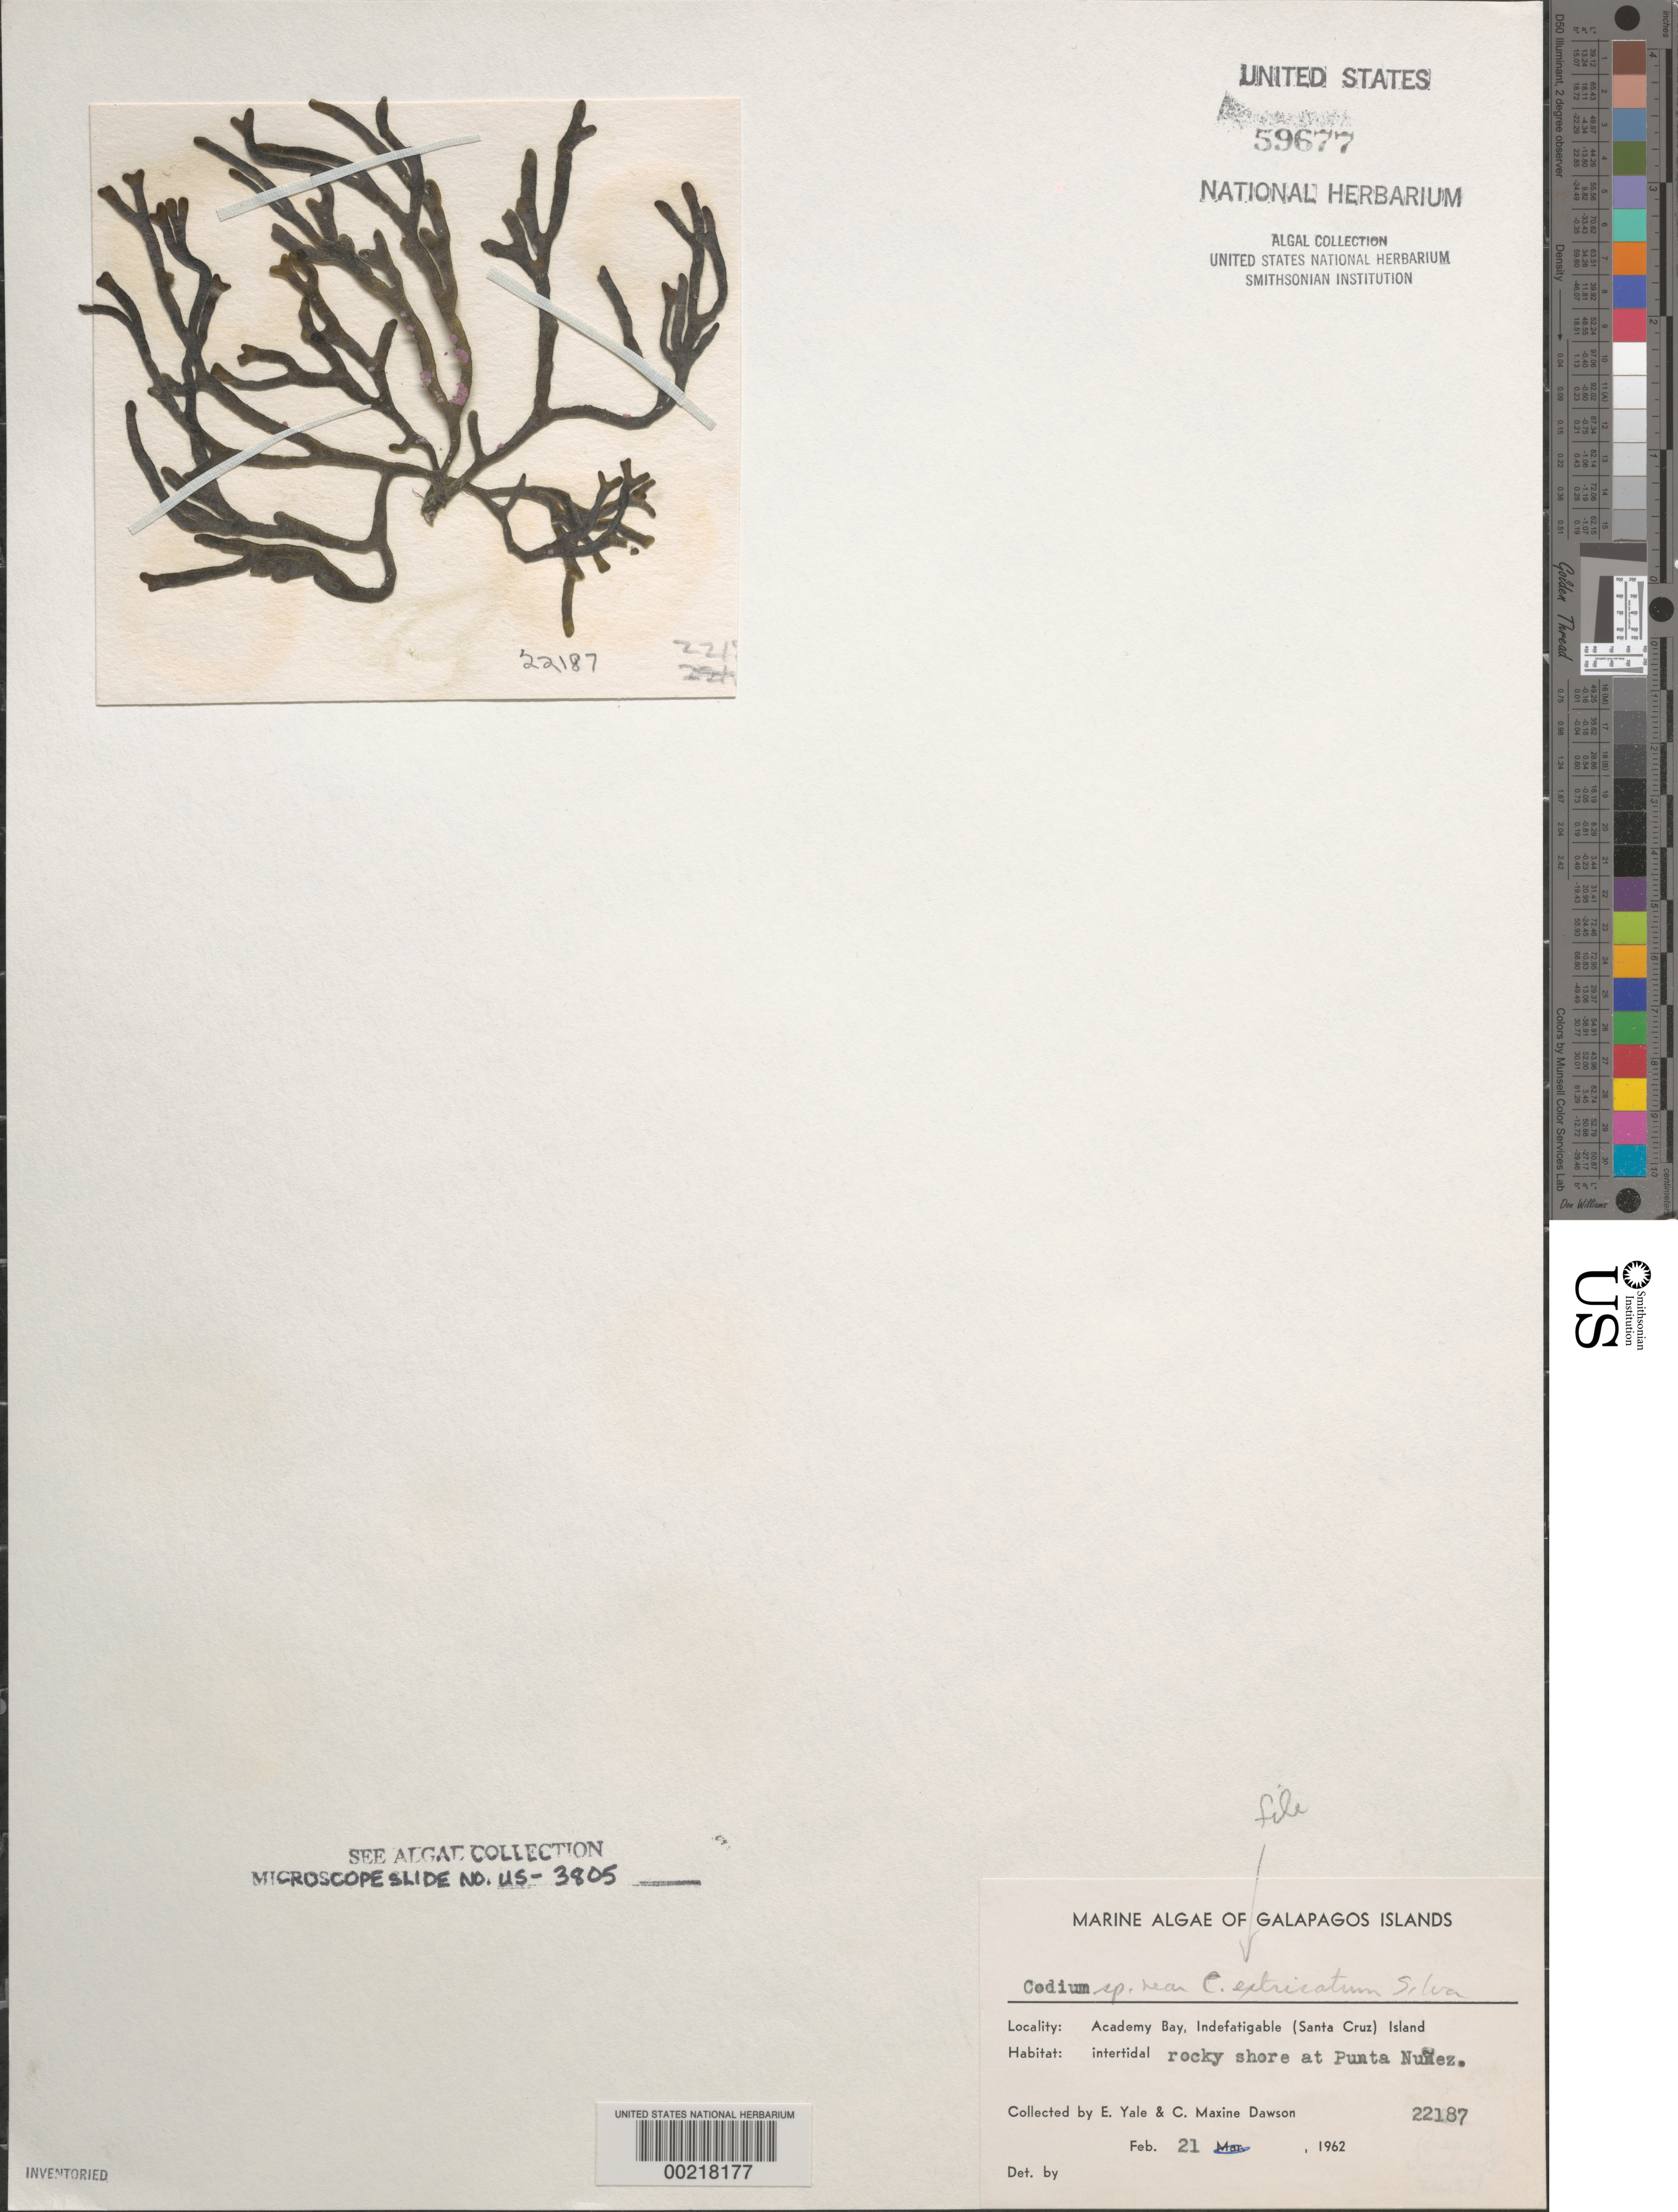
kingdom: Plantae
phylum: Chlorophyta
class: Ulvophyceae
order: Bryopsidales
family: Codiaceae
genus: Codium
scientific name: Codium extricatum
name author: P.C. Silva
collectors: E. Y. Dawson & C. M. Dawson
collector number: EYD 22187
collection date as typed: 21 Feb 1962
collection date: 1962-02-21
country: Ecuador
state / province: Colón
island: Santa Cruz [Indefatigable, Chaves]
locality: Punta Nunez, Academy Bay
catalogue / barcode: US 59677